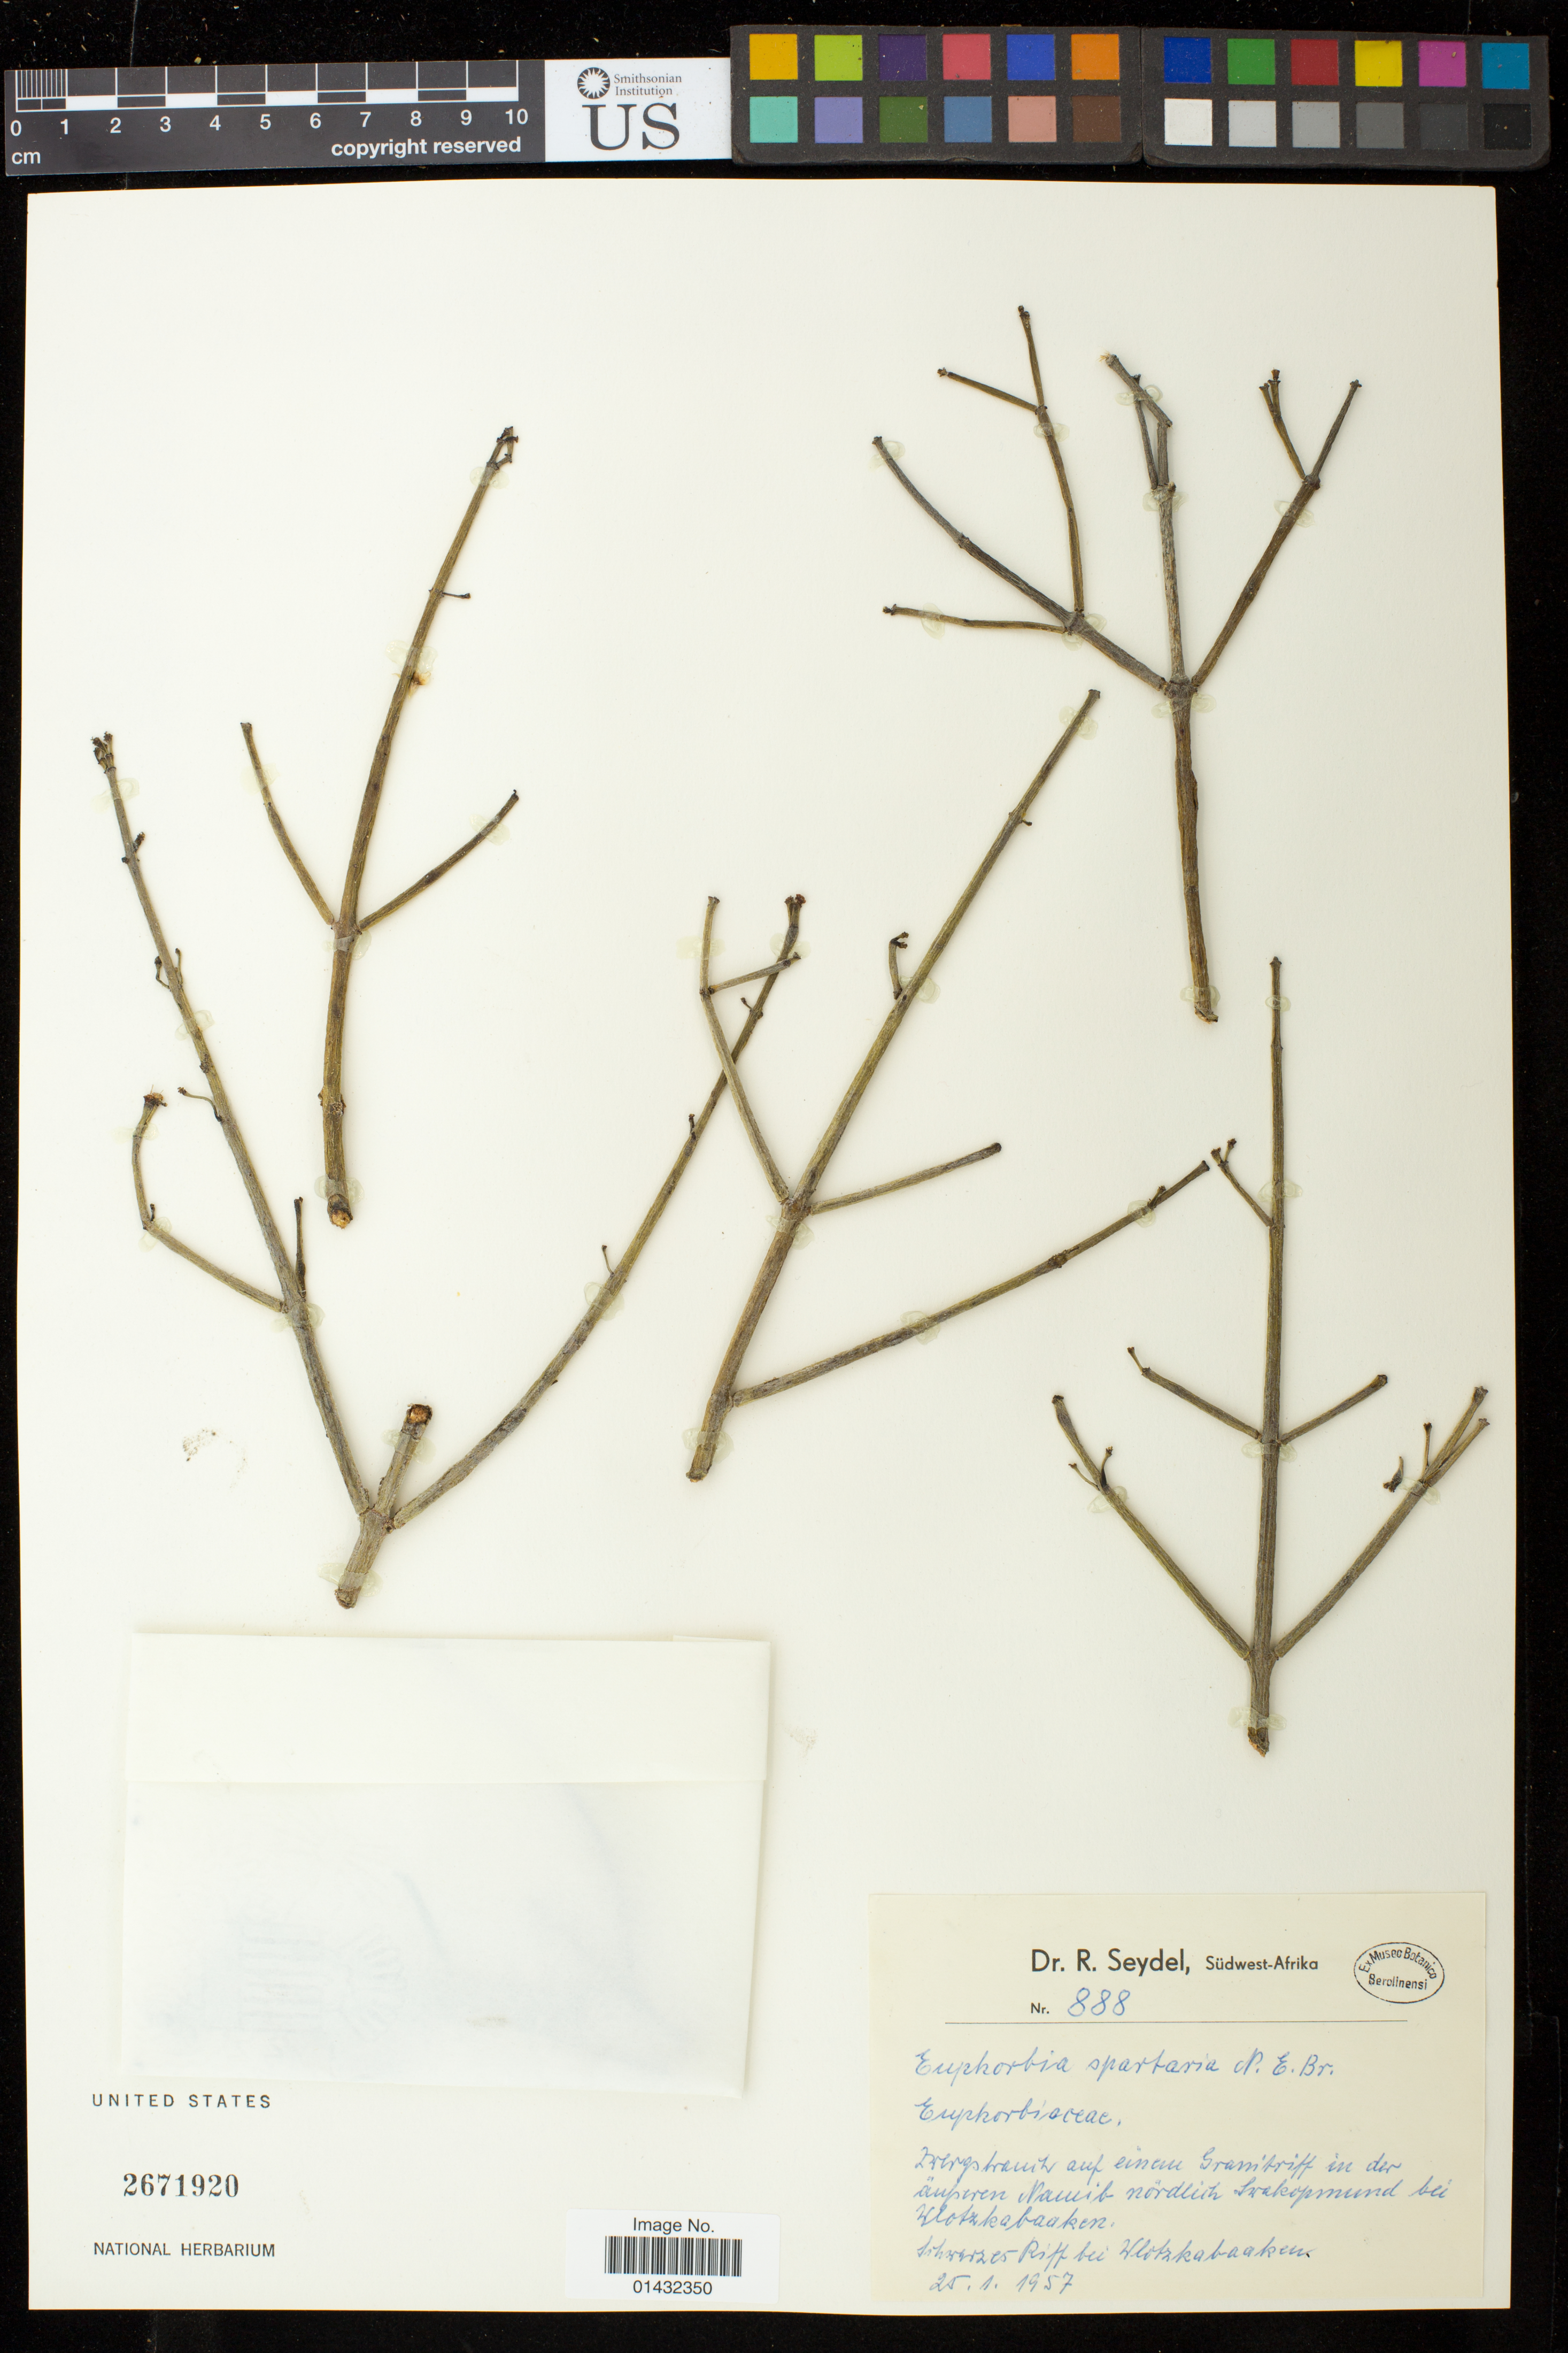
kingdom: Plantae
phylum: Tracheophyta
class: Magnoliopsida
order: Malpighiales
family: Euphorbiaceae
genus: Euphorbia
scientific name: Euphorbia racemosa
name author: Tausch & Rchb.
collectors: R. Seydel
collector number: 888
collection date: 1957-01-25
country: Namibia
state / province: Erongo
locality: Sudwest-Afrika. Nordlich Swakopmund bei Wlotzkabaaken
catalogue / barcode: US 2671920